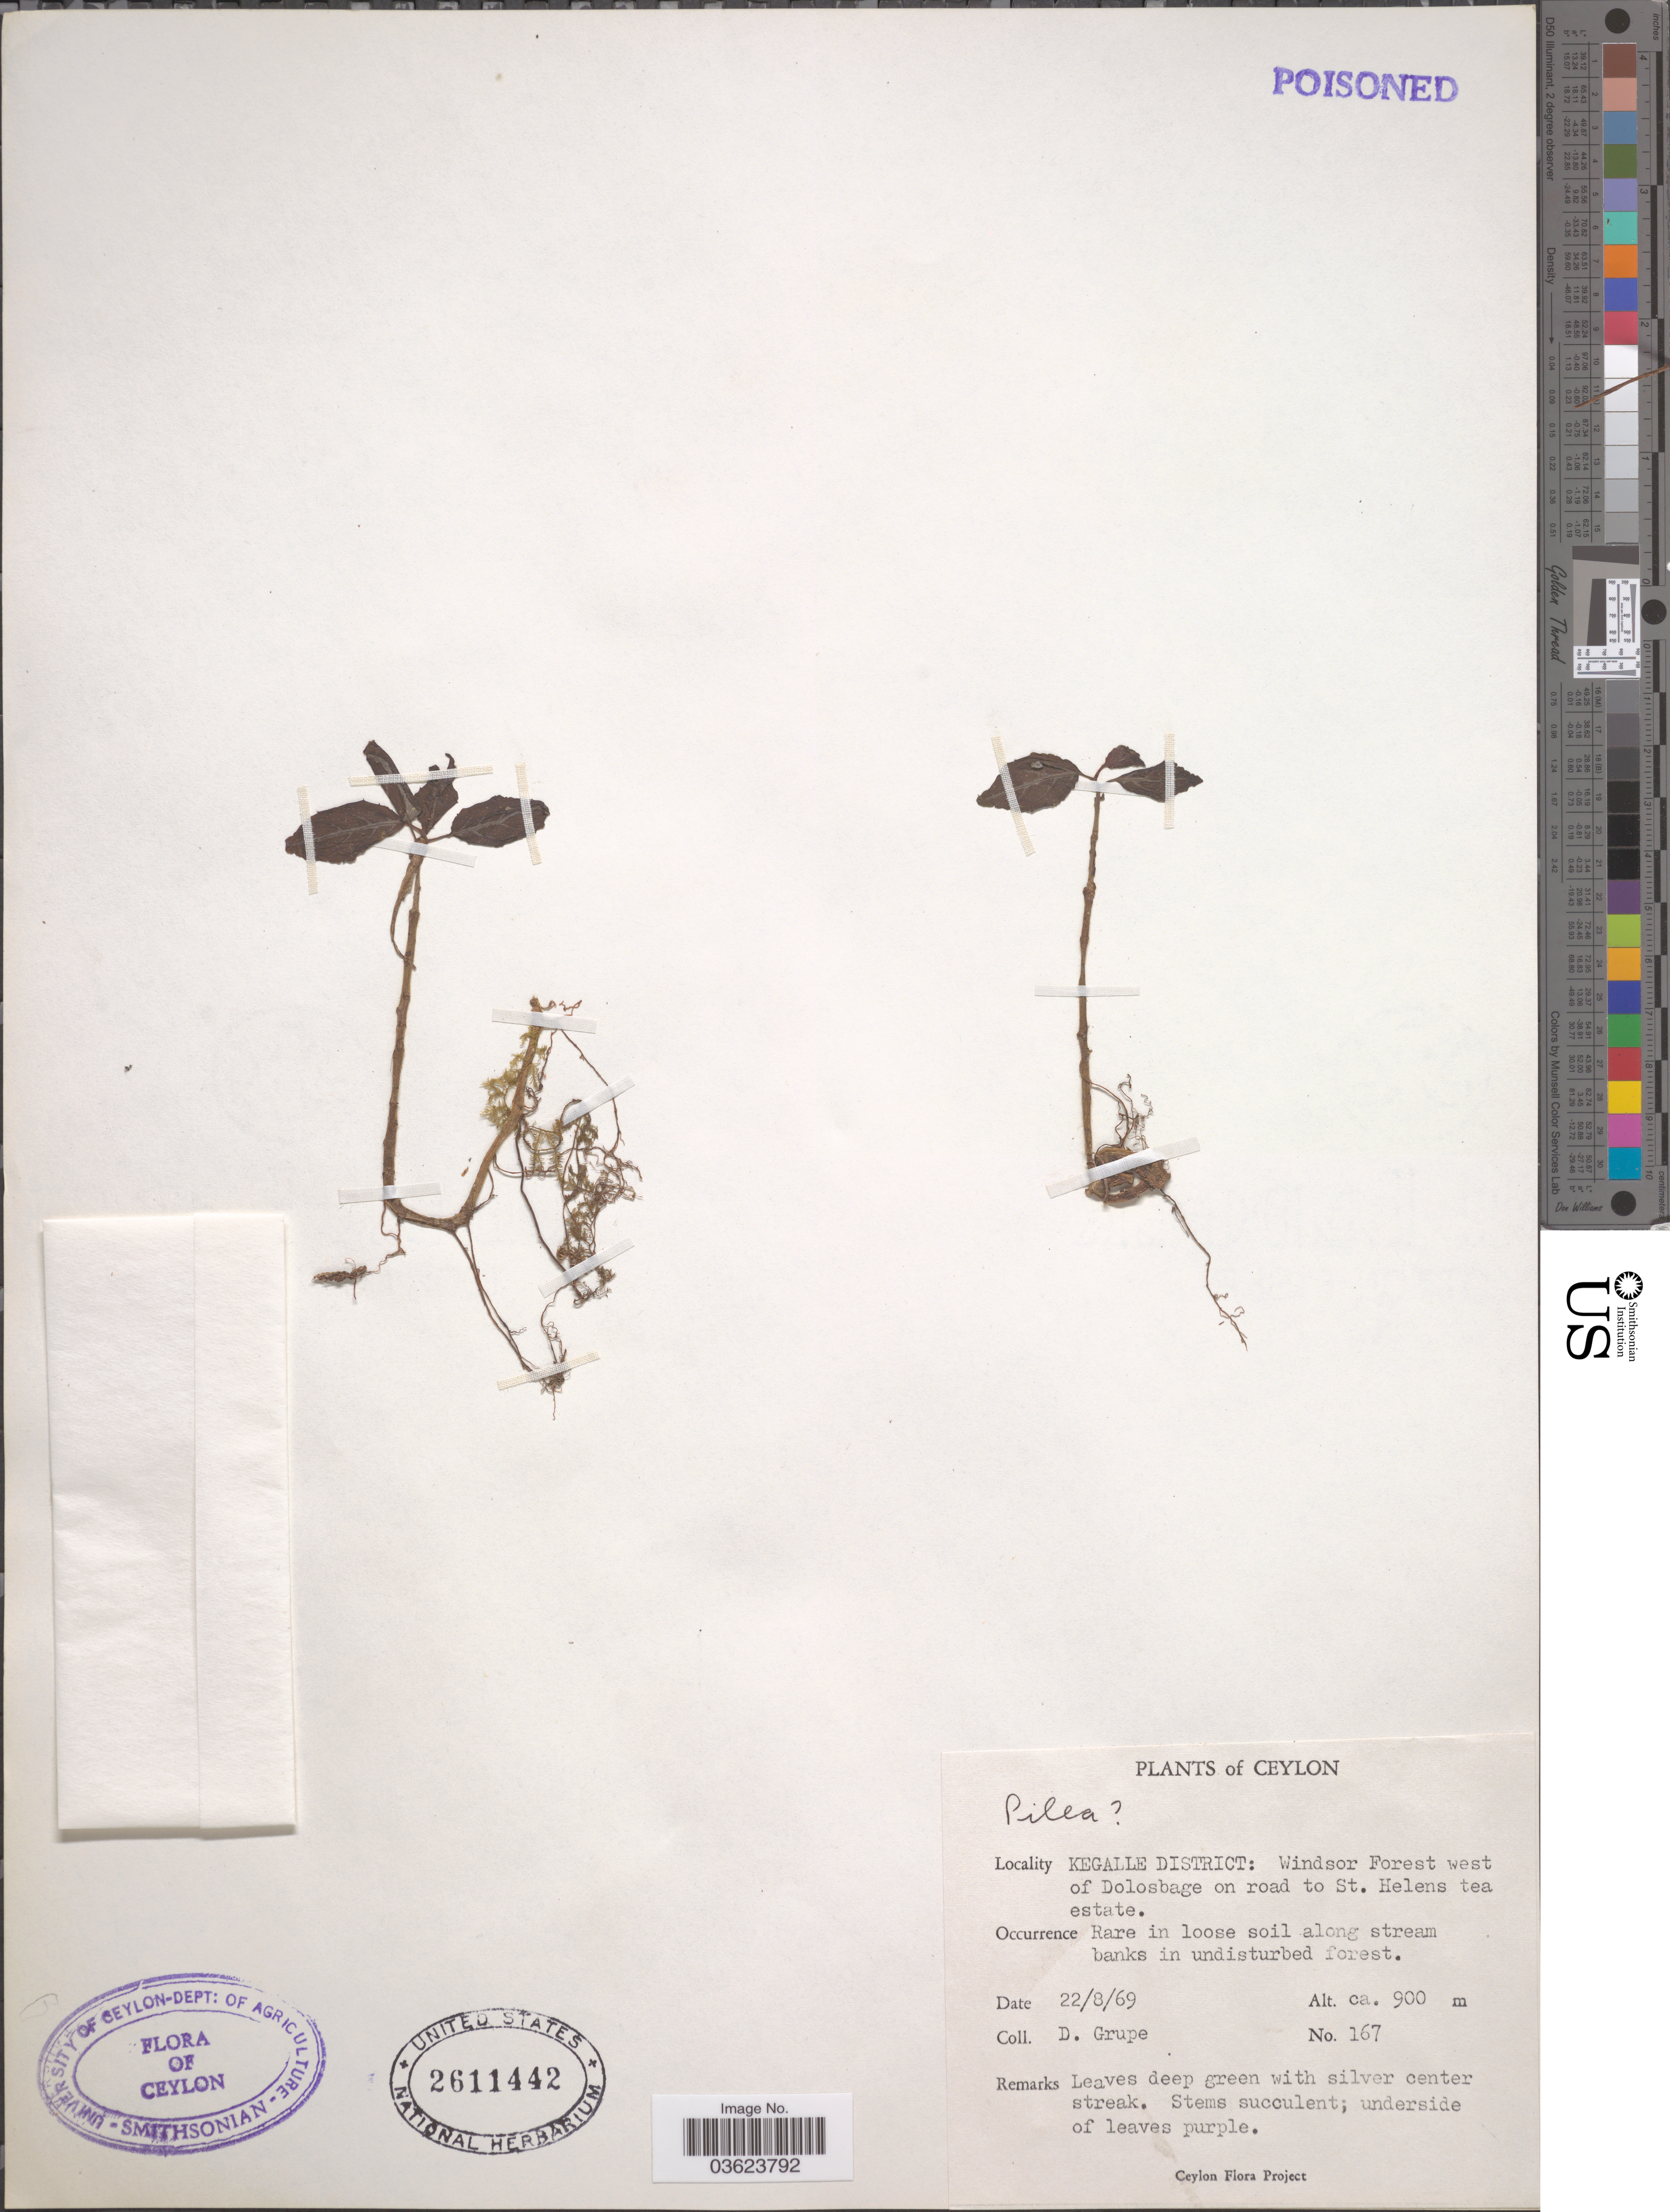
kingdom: Plantae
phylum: Tracheophyta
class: Magnoliopsida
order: Rosales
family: Urticaceae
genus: Pilea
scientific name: Pilea sp.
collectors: D. Grupe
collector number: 167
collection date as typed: Transcribed d/m/y: 22/8/69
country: Sri Lanka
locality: Ceylon. Kegalle District: Windsor Forest west of Dolosbage on road to St. Helens tea estate.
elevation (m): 900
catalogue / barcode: US 2611442